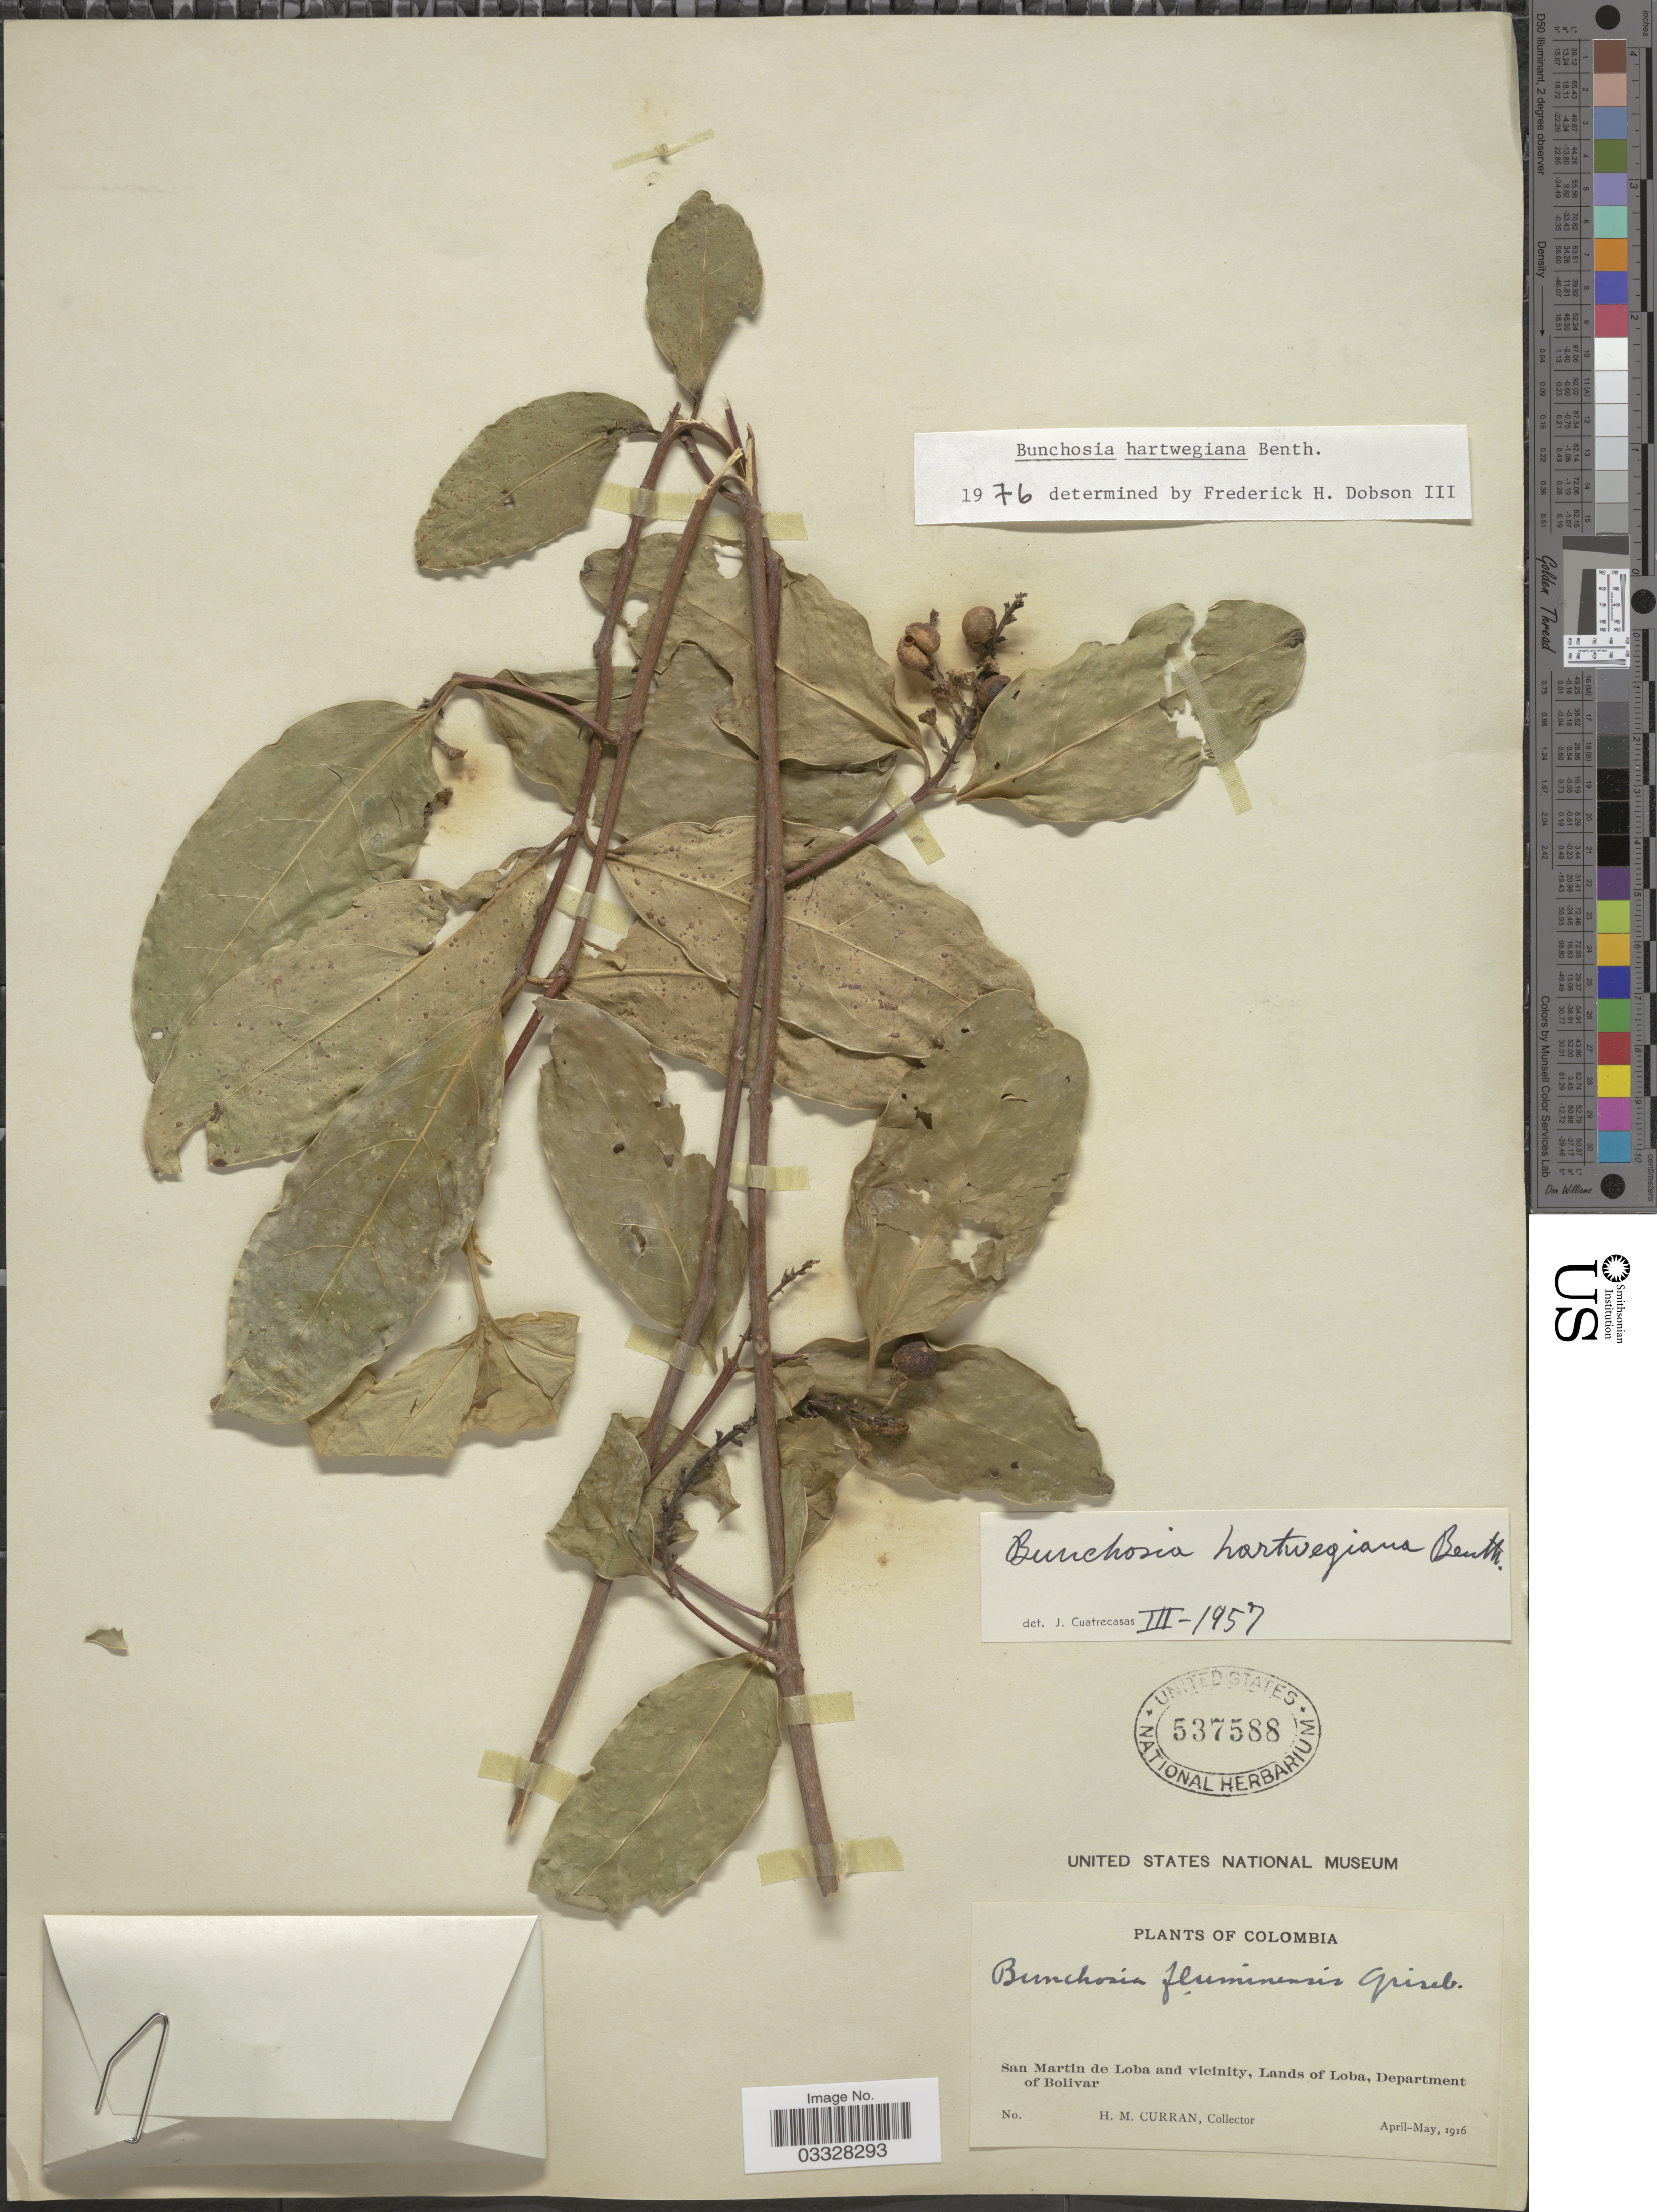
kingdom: Plantae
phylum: Tracheophyta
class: Magnoliopsida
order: Malpighiales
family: Malpighiaceae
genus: Bunchosia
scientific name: Bunchosia hartwegiana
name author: Benth.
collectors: H. M. Curran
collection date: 1916-04/1916-05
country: Colombia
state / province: Bolívar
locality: San Martin de Loba and vicinity, Lands of Loba, Department of Bolivar.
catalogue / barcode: US 537588